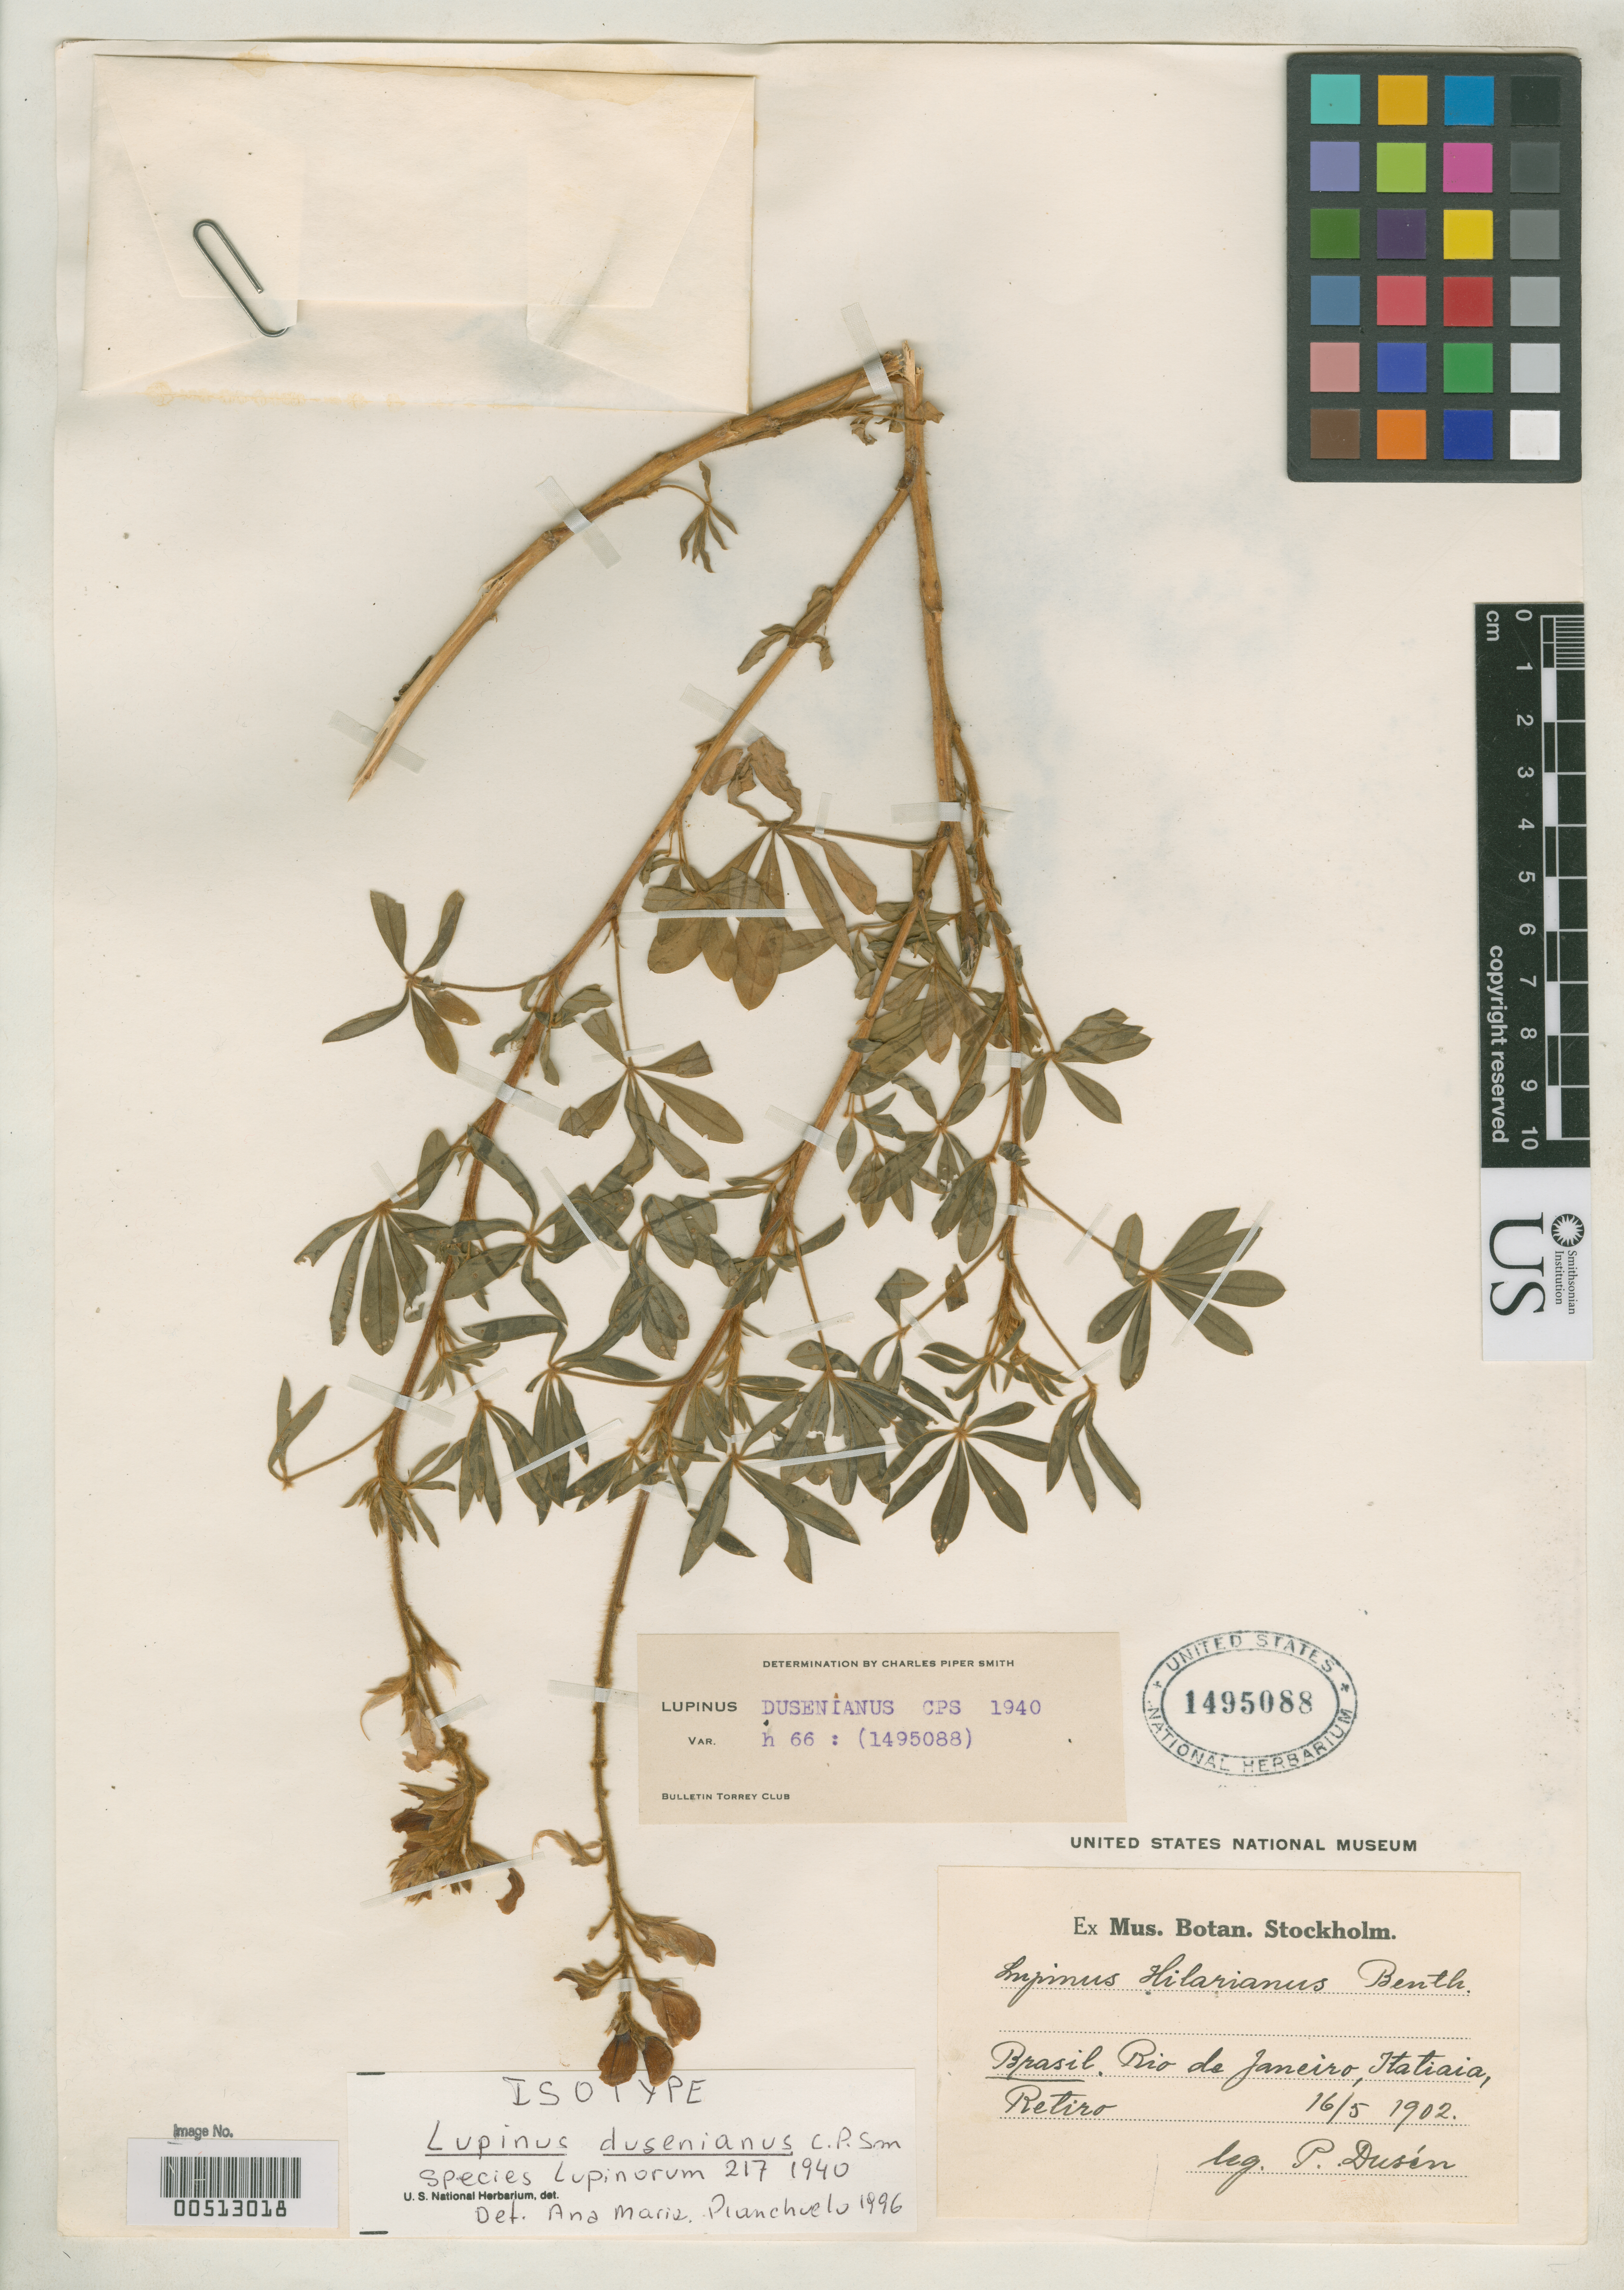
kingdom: Plantae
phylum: Tracheophyta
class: Magnoliopsida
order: Fabales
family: Fabaceae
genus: Lupinus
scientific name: Lupinus dusenianus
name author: C.P. Sm.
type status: Possible Isotype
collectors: Père Duss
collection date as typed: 16 May 1902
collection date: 1902-05-16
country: Brazil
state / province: Rio de Janeiro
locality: Itatiaia, Retiro.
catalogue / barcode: US 1495088